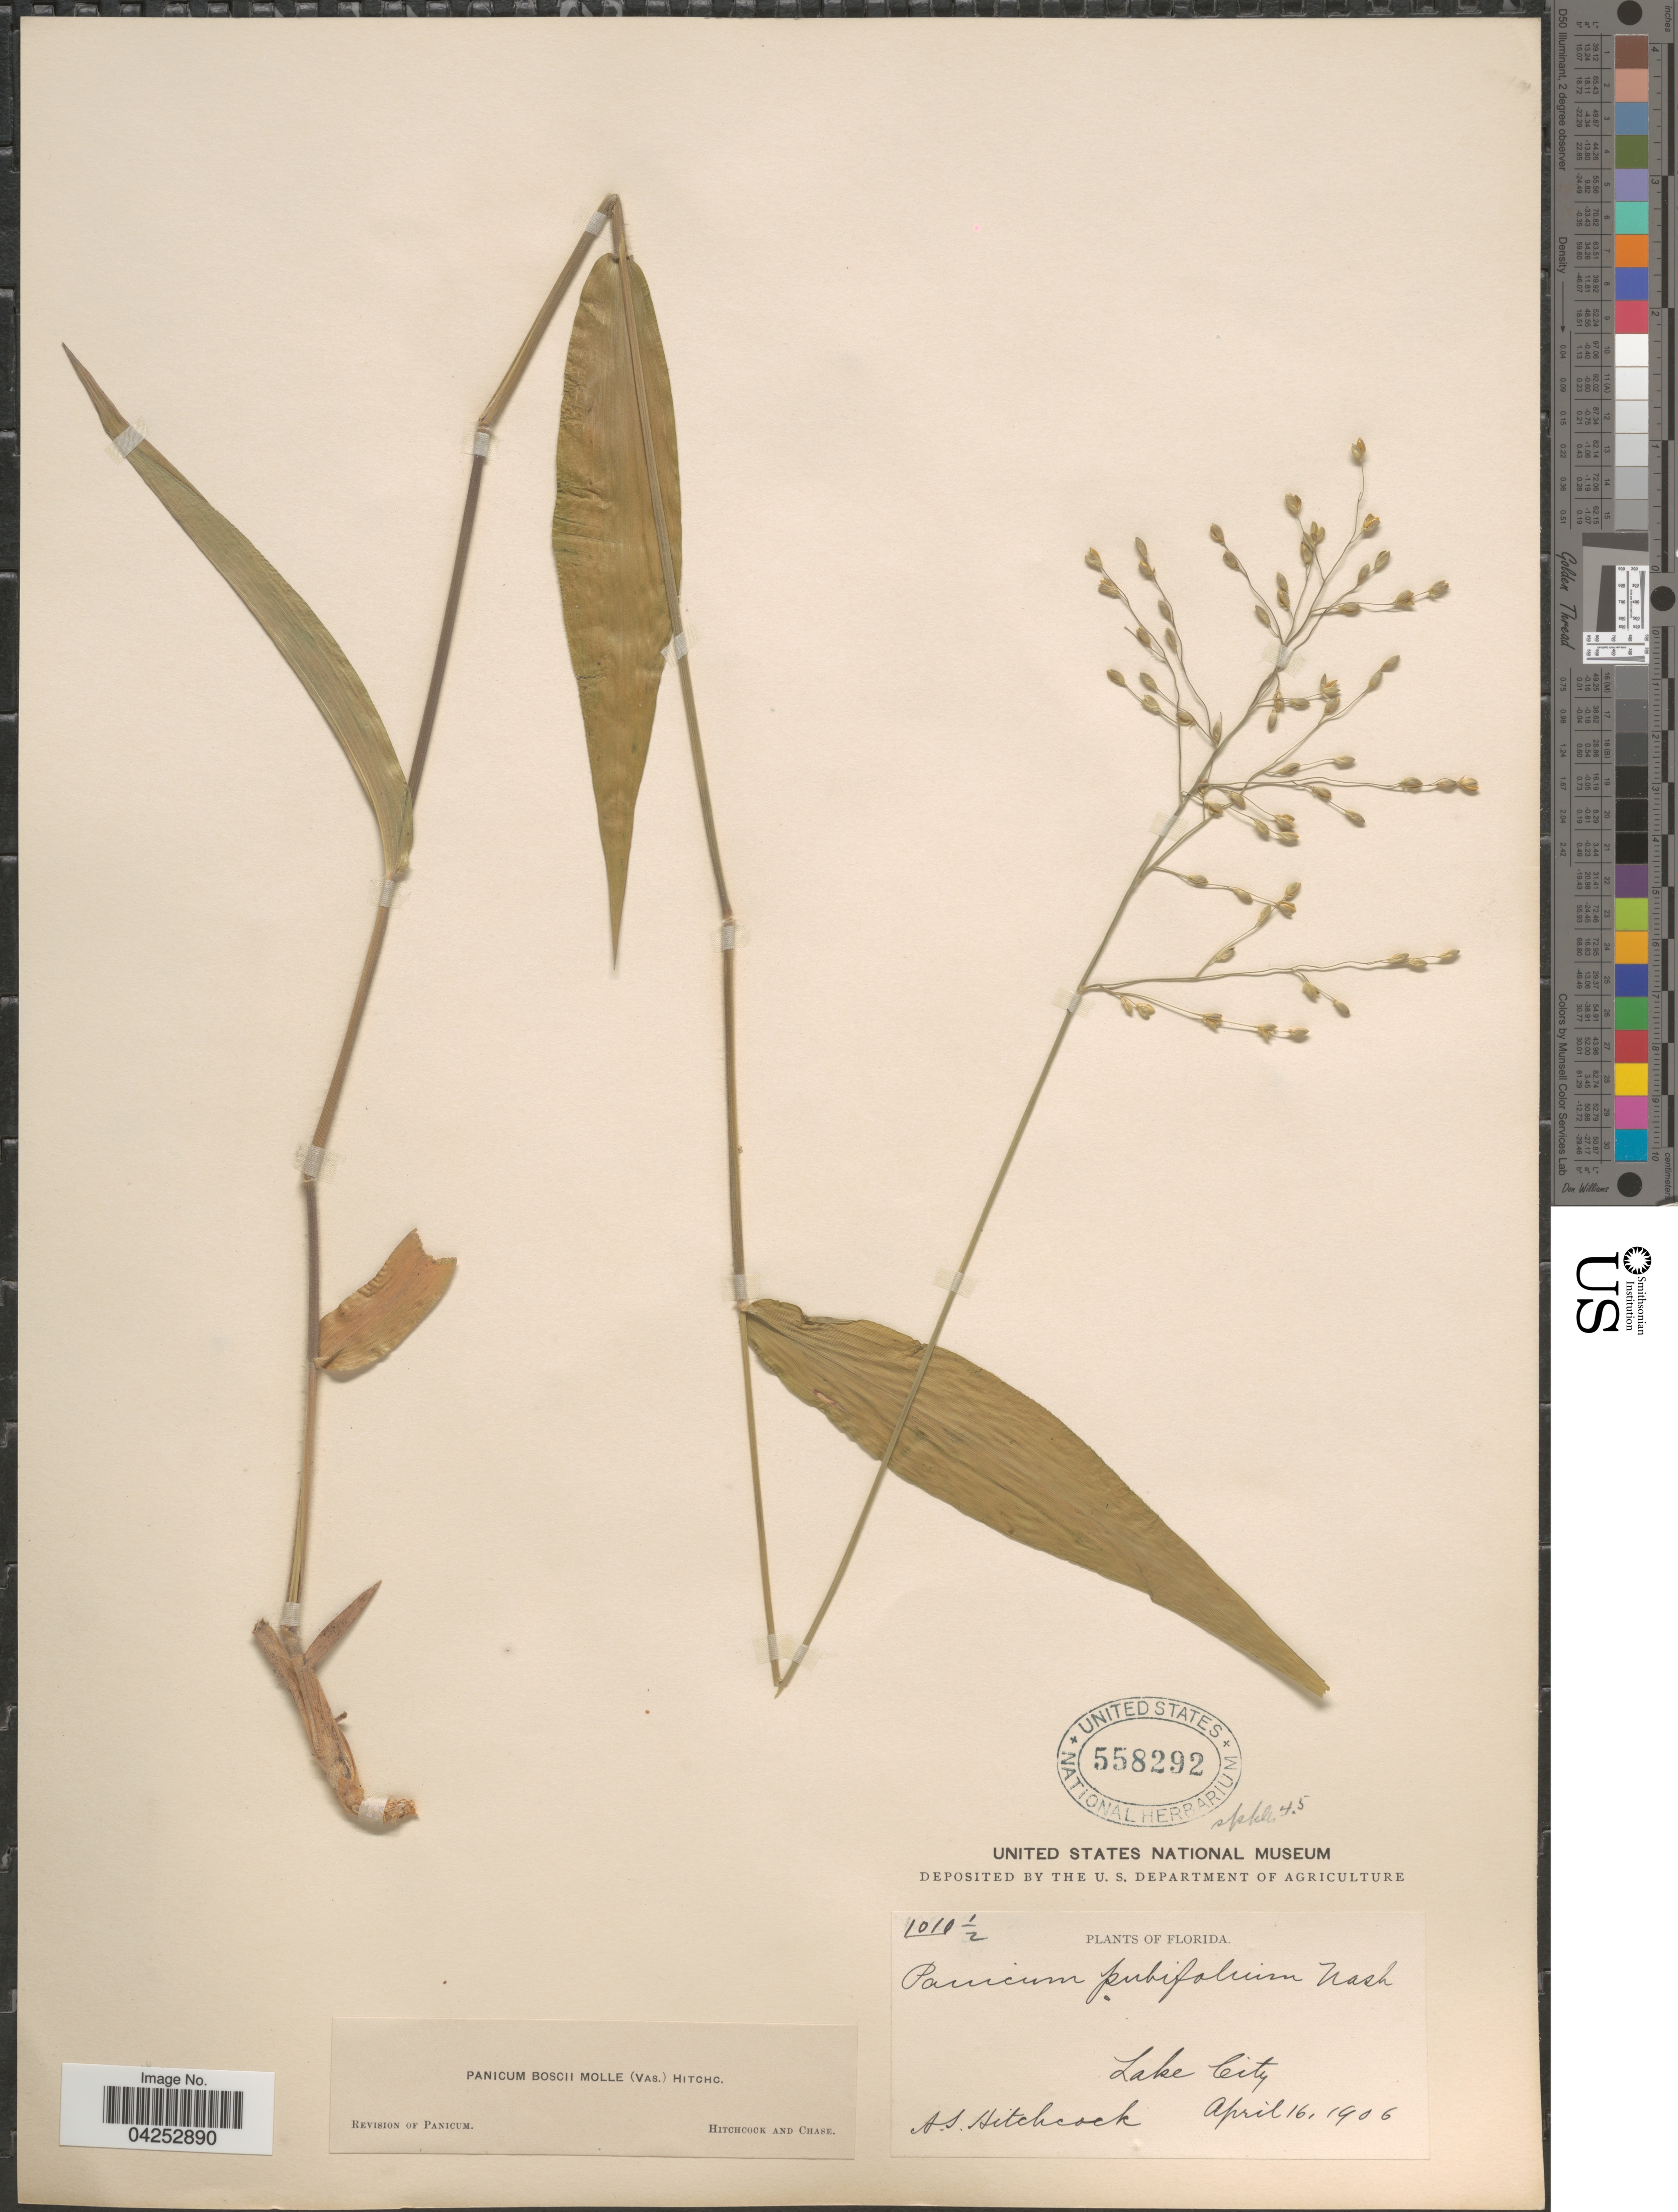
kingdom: Plantae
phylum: Tracheophyta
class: Liliopsida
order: Poales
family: Poaceae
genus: Dichanthelium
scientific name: Dichanthelium boscii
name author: (Poir.) Gould & C.A. Clark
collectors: A. S. Hitchcock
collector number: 1010½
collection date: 1906-04-16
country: United States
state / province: Florida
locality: Lake City.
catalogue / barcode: US 558292